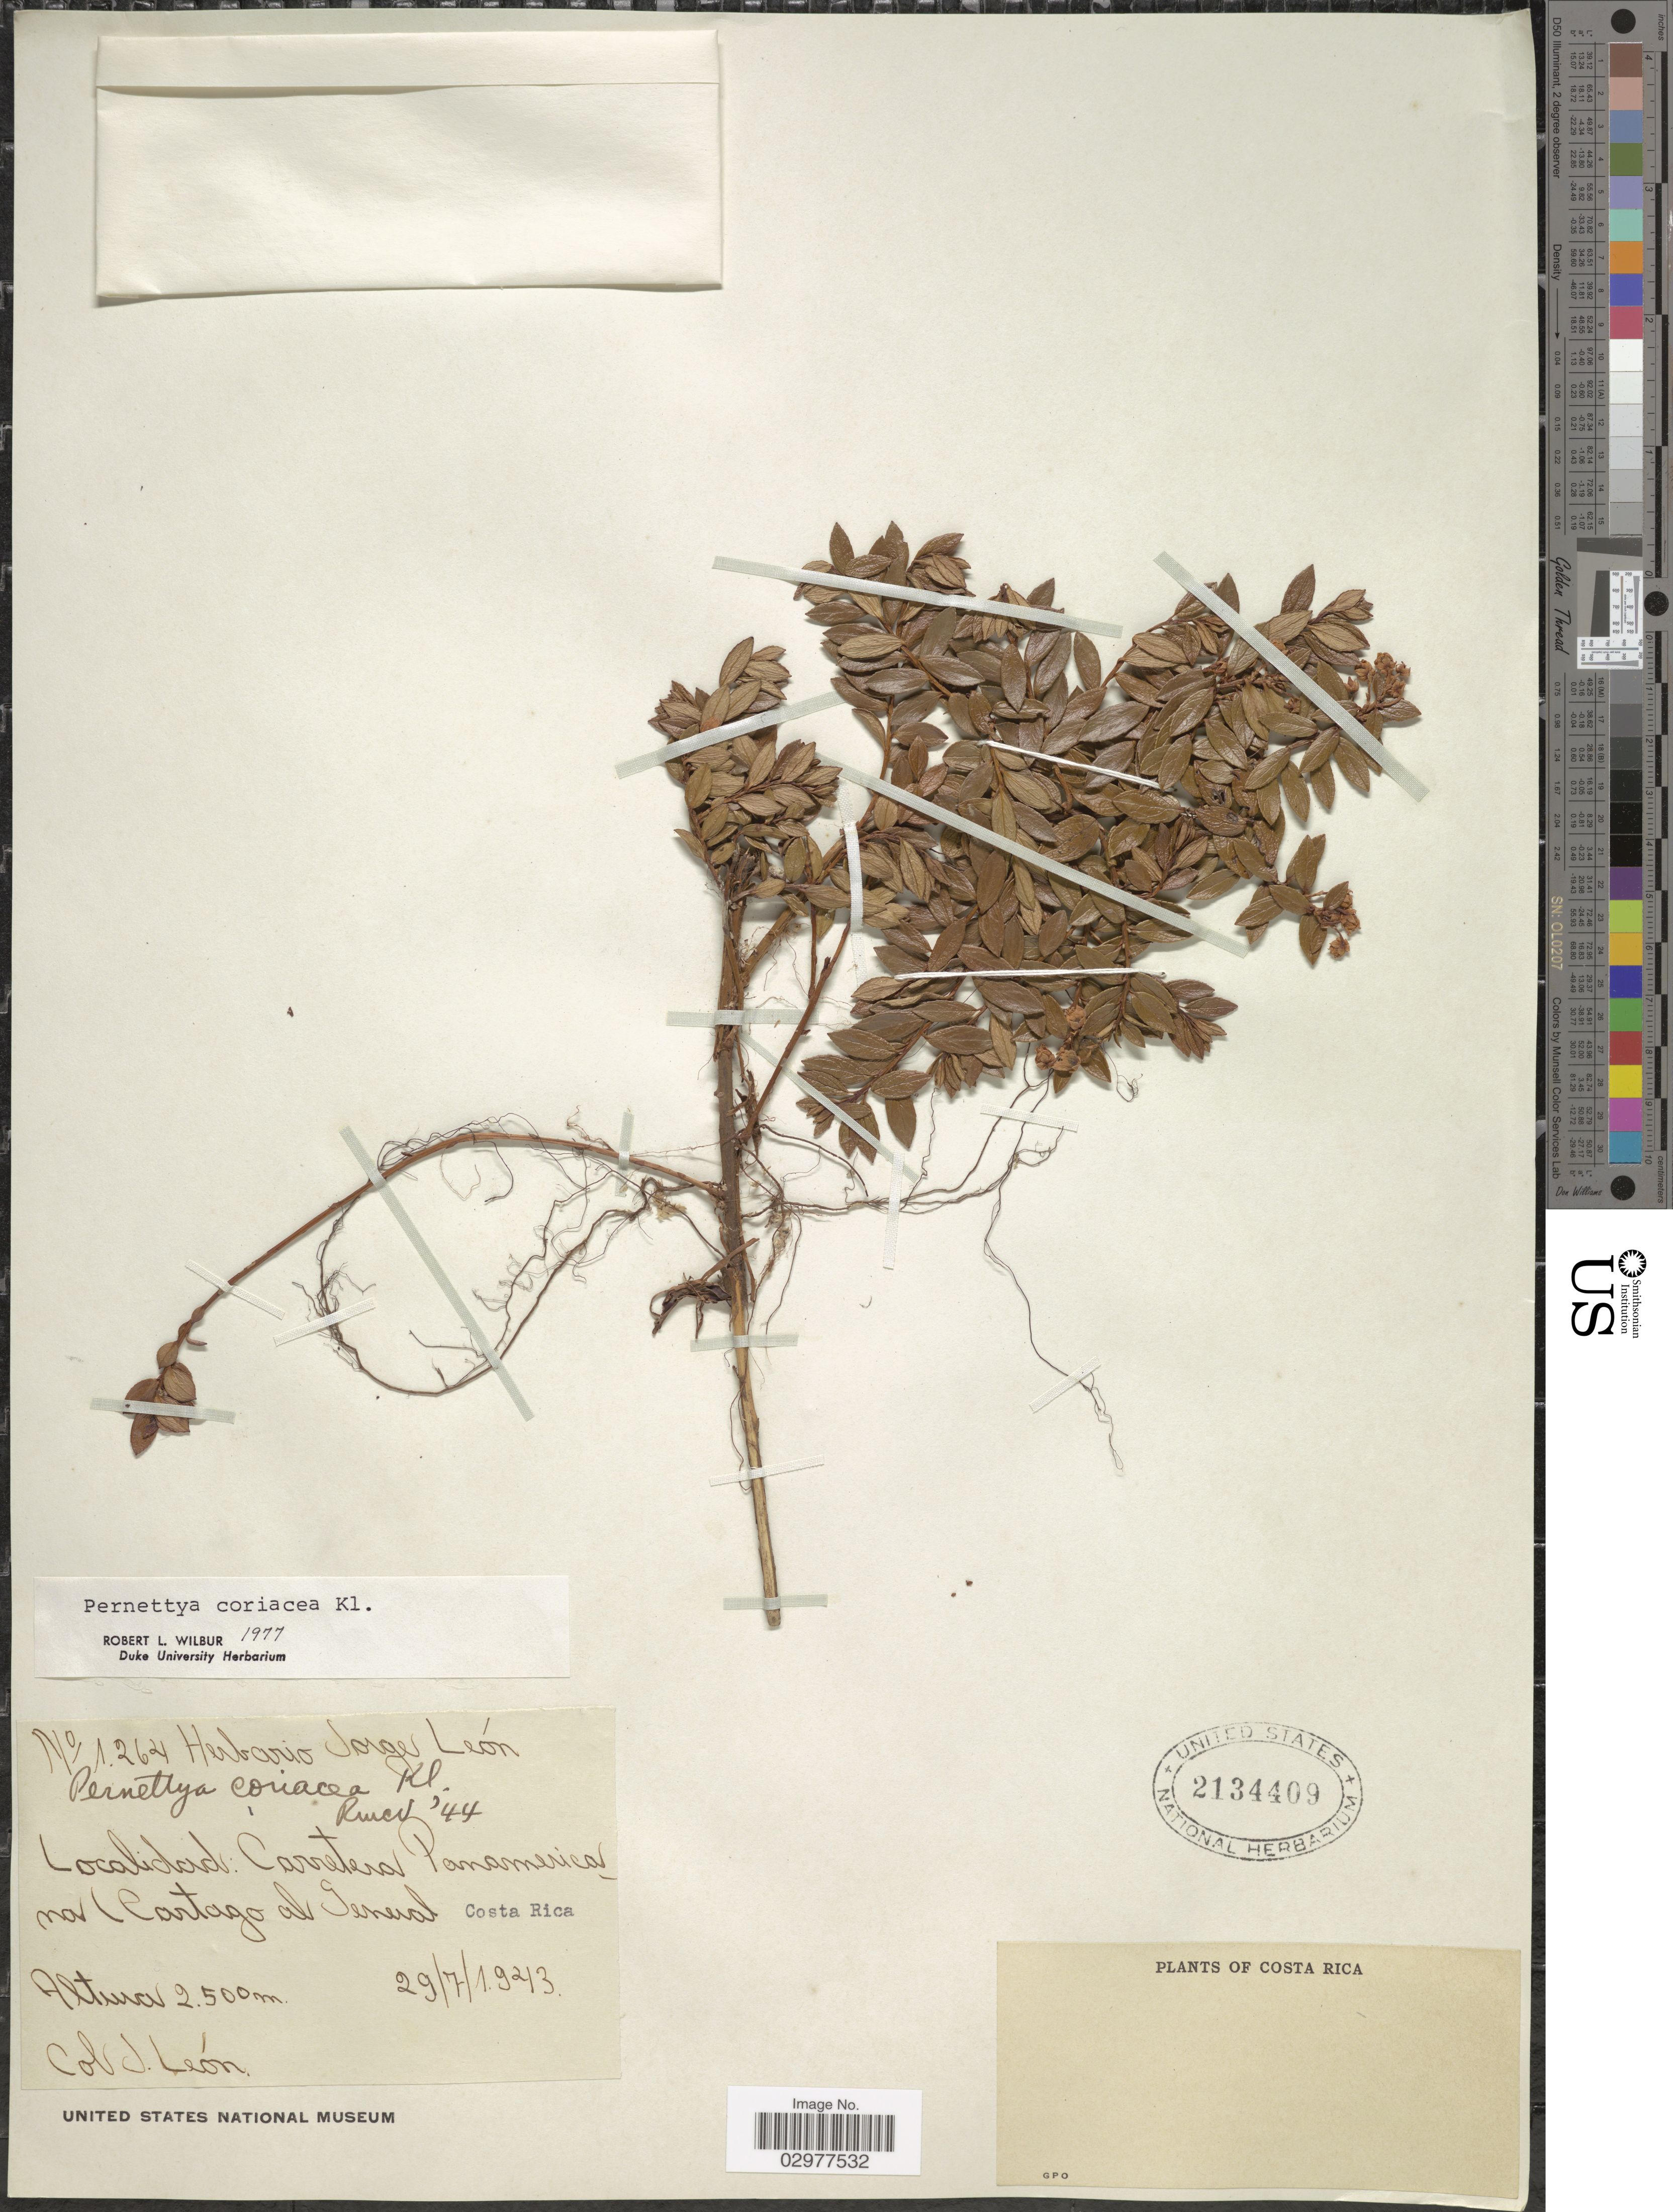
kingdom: Plantae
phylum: Tracheophyta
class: Magnoliopsida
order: Ericales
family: Ericaceae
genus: Pernettya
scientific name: Pernettya prostrata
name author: (Cav.) DC.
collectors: J. León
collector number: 1264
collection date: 1943-07-29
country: Costa Rica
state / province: Cartago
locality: Carretera Panamericana (Cartago al General)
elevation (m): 2500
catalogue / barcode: US 2134409